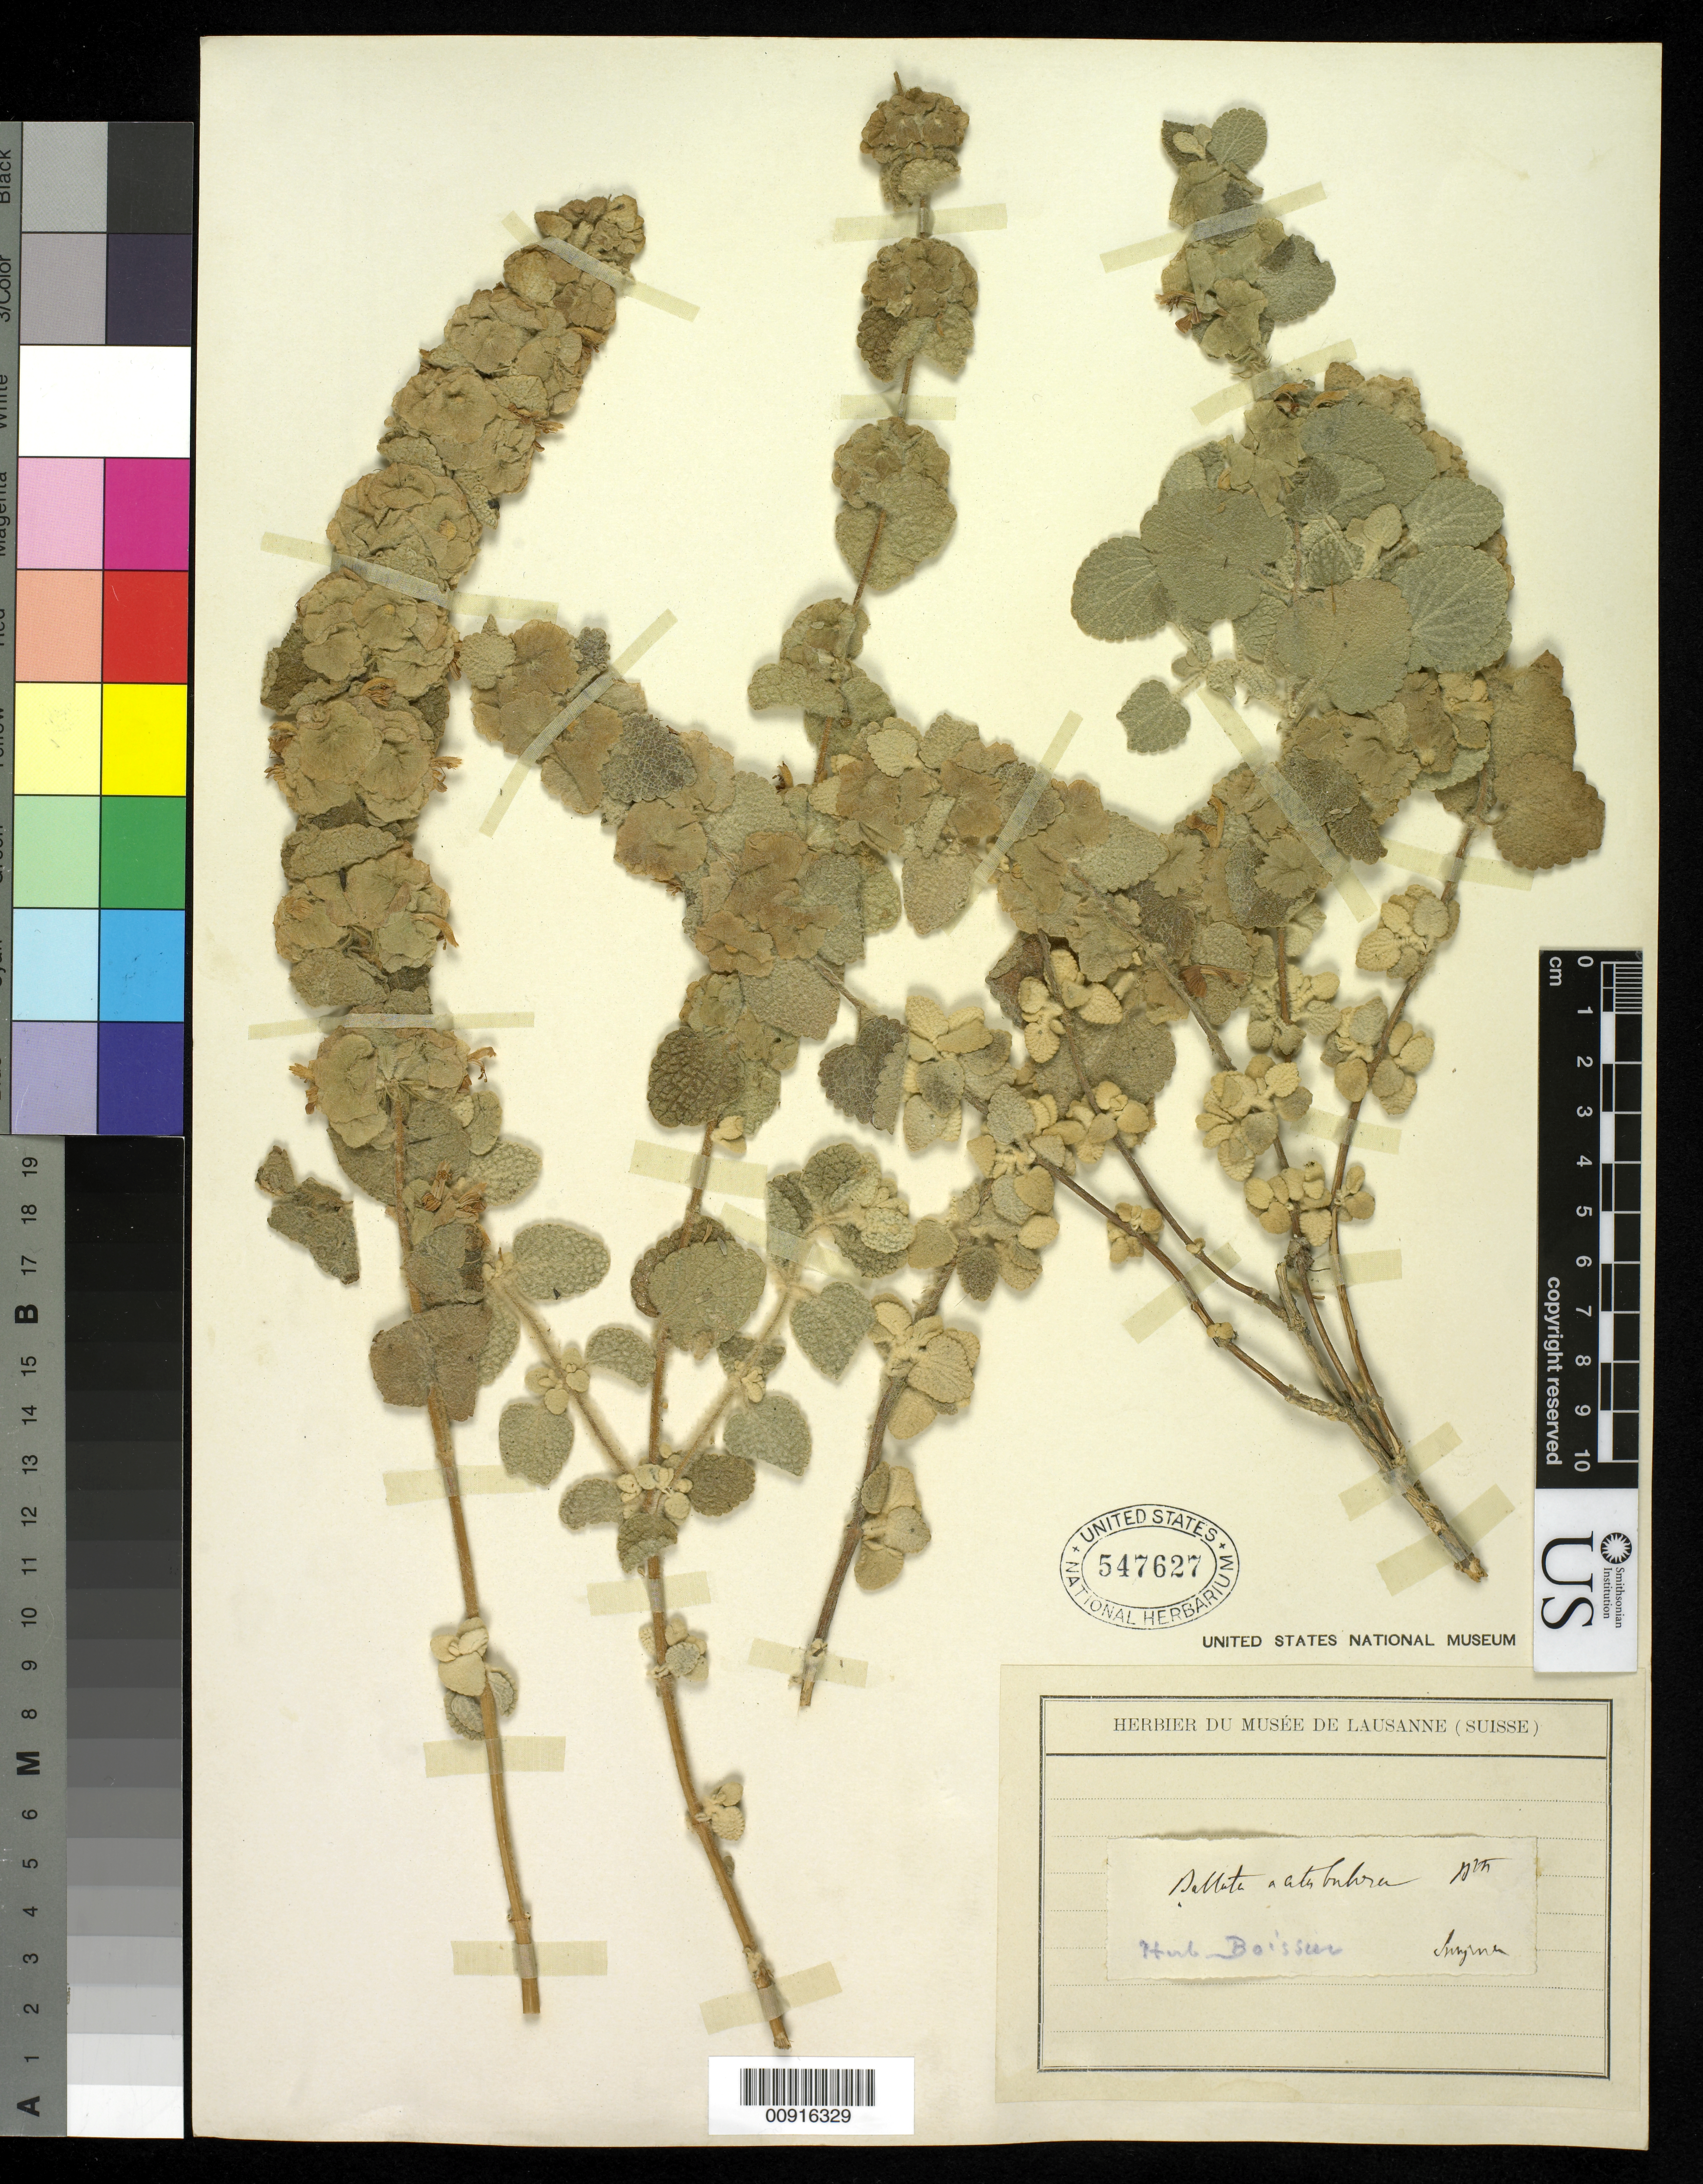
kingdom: Plantae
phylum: Tracheophyta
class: Magnoliopsida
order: Lamiales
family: Lamiaceae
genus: Ballota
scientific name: Ballota acetabulosa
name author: (L.) Benth.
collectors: Herb. Boissier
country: Turkey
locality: Smyrna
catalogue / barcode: US 547627